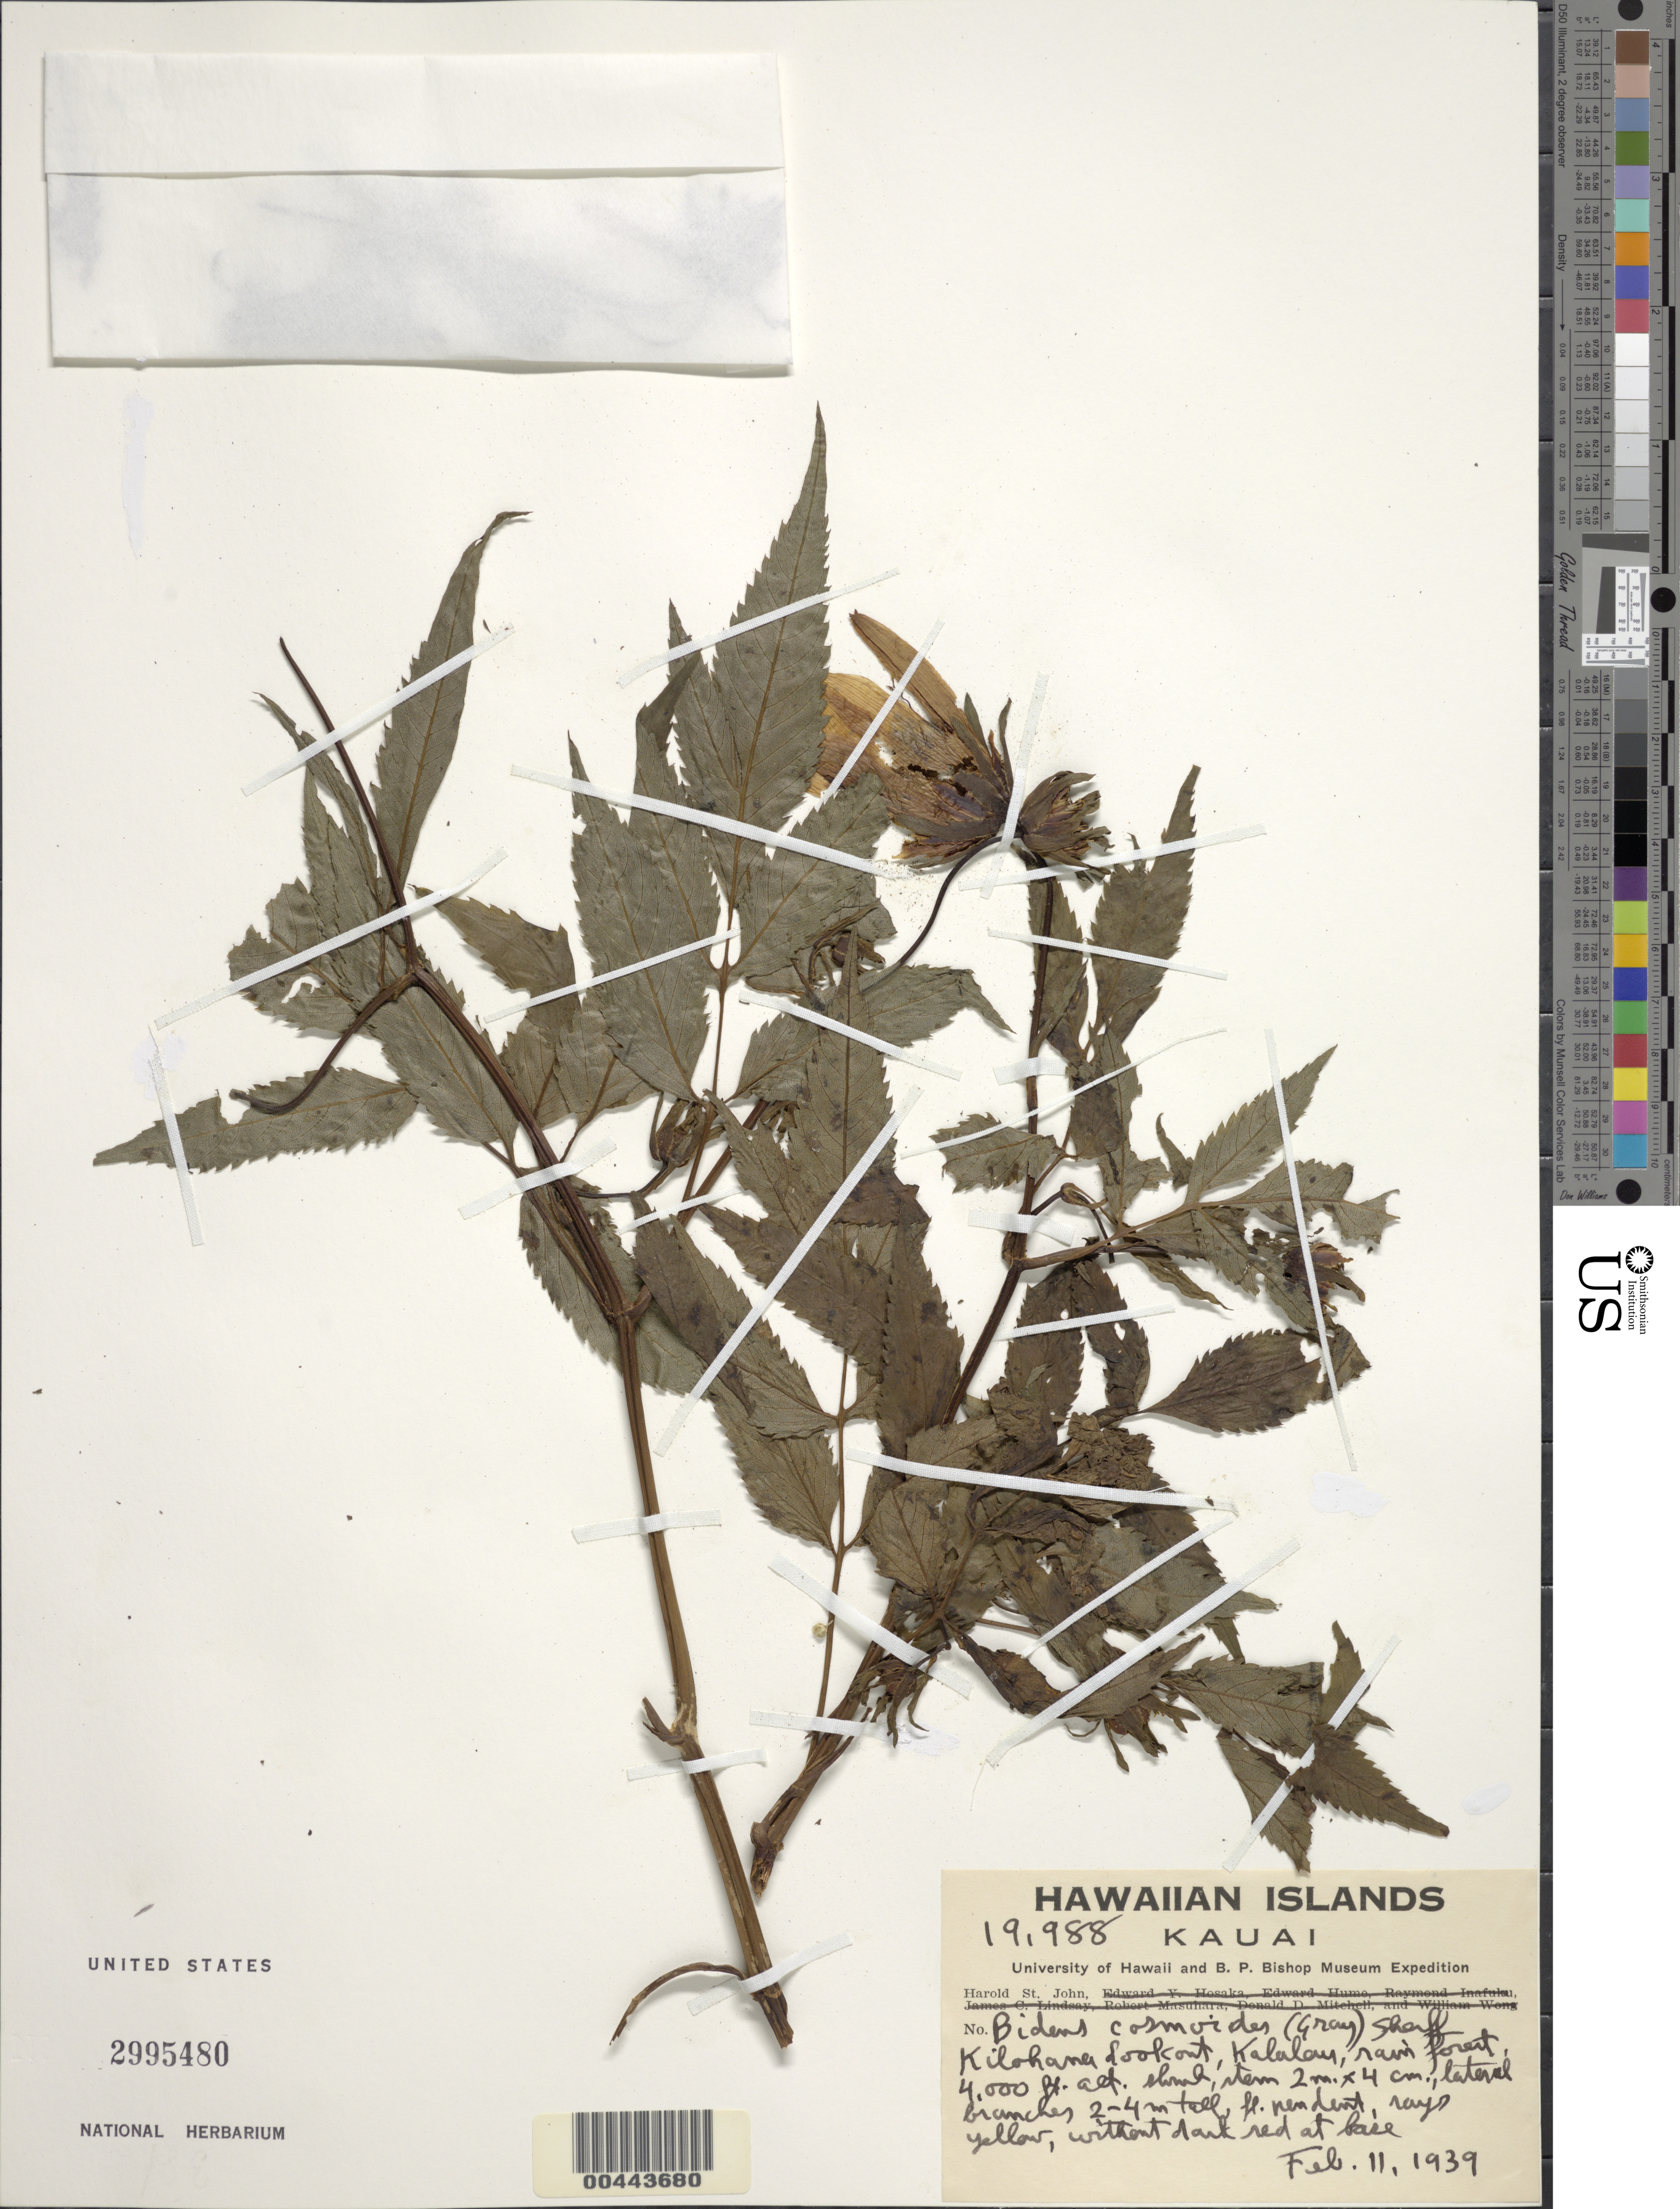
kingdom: Plantae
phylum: Tracheophyta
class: Magnoliopsida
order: Asterales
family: Asteraceae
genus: Bidens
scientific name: Bidens cosmoides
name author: (A. Gray) Sherff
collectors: H. St. John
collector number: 19988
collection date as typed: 11 Feb 1939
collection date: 1939-02-11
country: United States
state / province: Hawaii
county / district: Kauai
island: Kaua'i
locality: Kilohana Lookout, Kalalou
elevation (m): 1219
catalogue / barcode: US 2995480